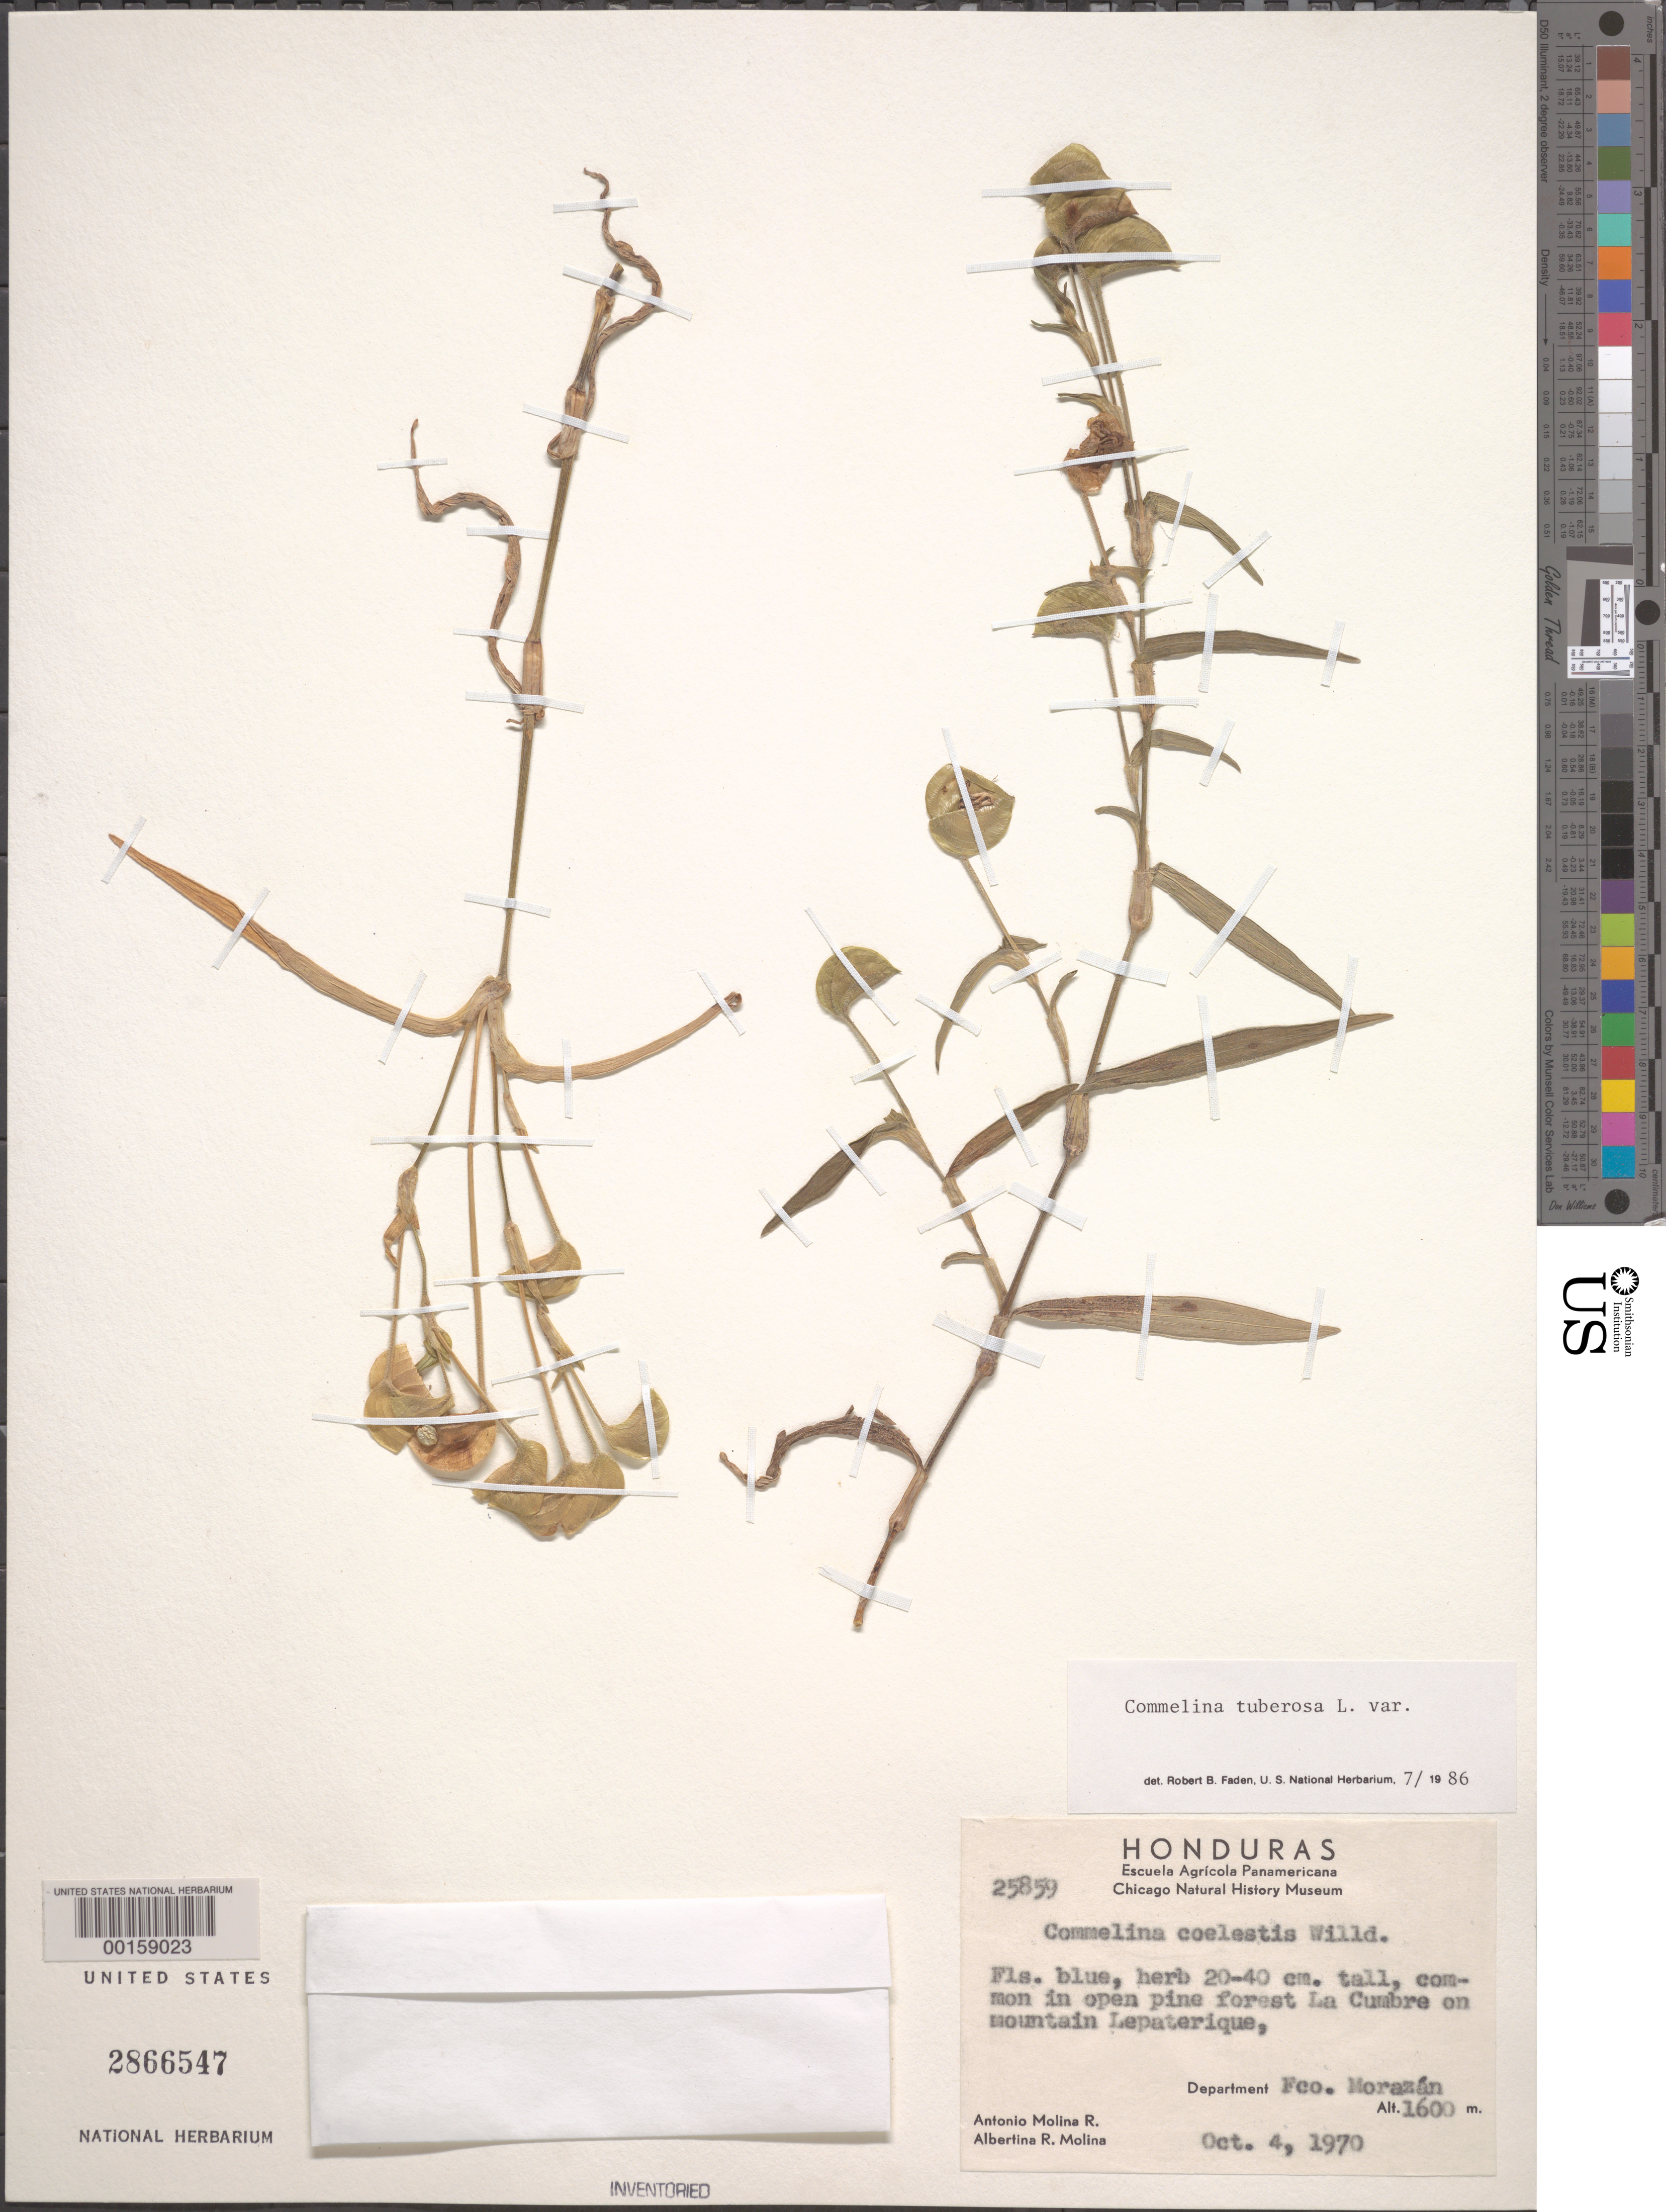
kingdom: Plantae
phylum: Tracheophyta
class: Liliopsida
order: Commelinales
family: Commelinaceae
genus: Commelina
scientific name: Commelina tuberosa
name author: L.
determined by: Faden, Robert B., (US), Smithsonian Institution - National Museum of Natural History (UNITED STATES)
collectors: A. Molina R. & A. Molina R.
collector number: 25859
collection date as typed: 04 Oct 1970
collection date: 1970-10-04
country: Honduras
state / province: Fco. Morazán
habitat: Open pine forest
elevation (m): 1600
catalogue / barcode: US 2866547